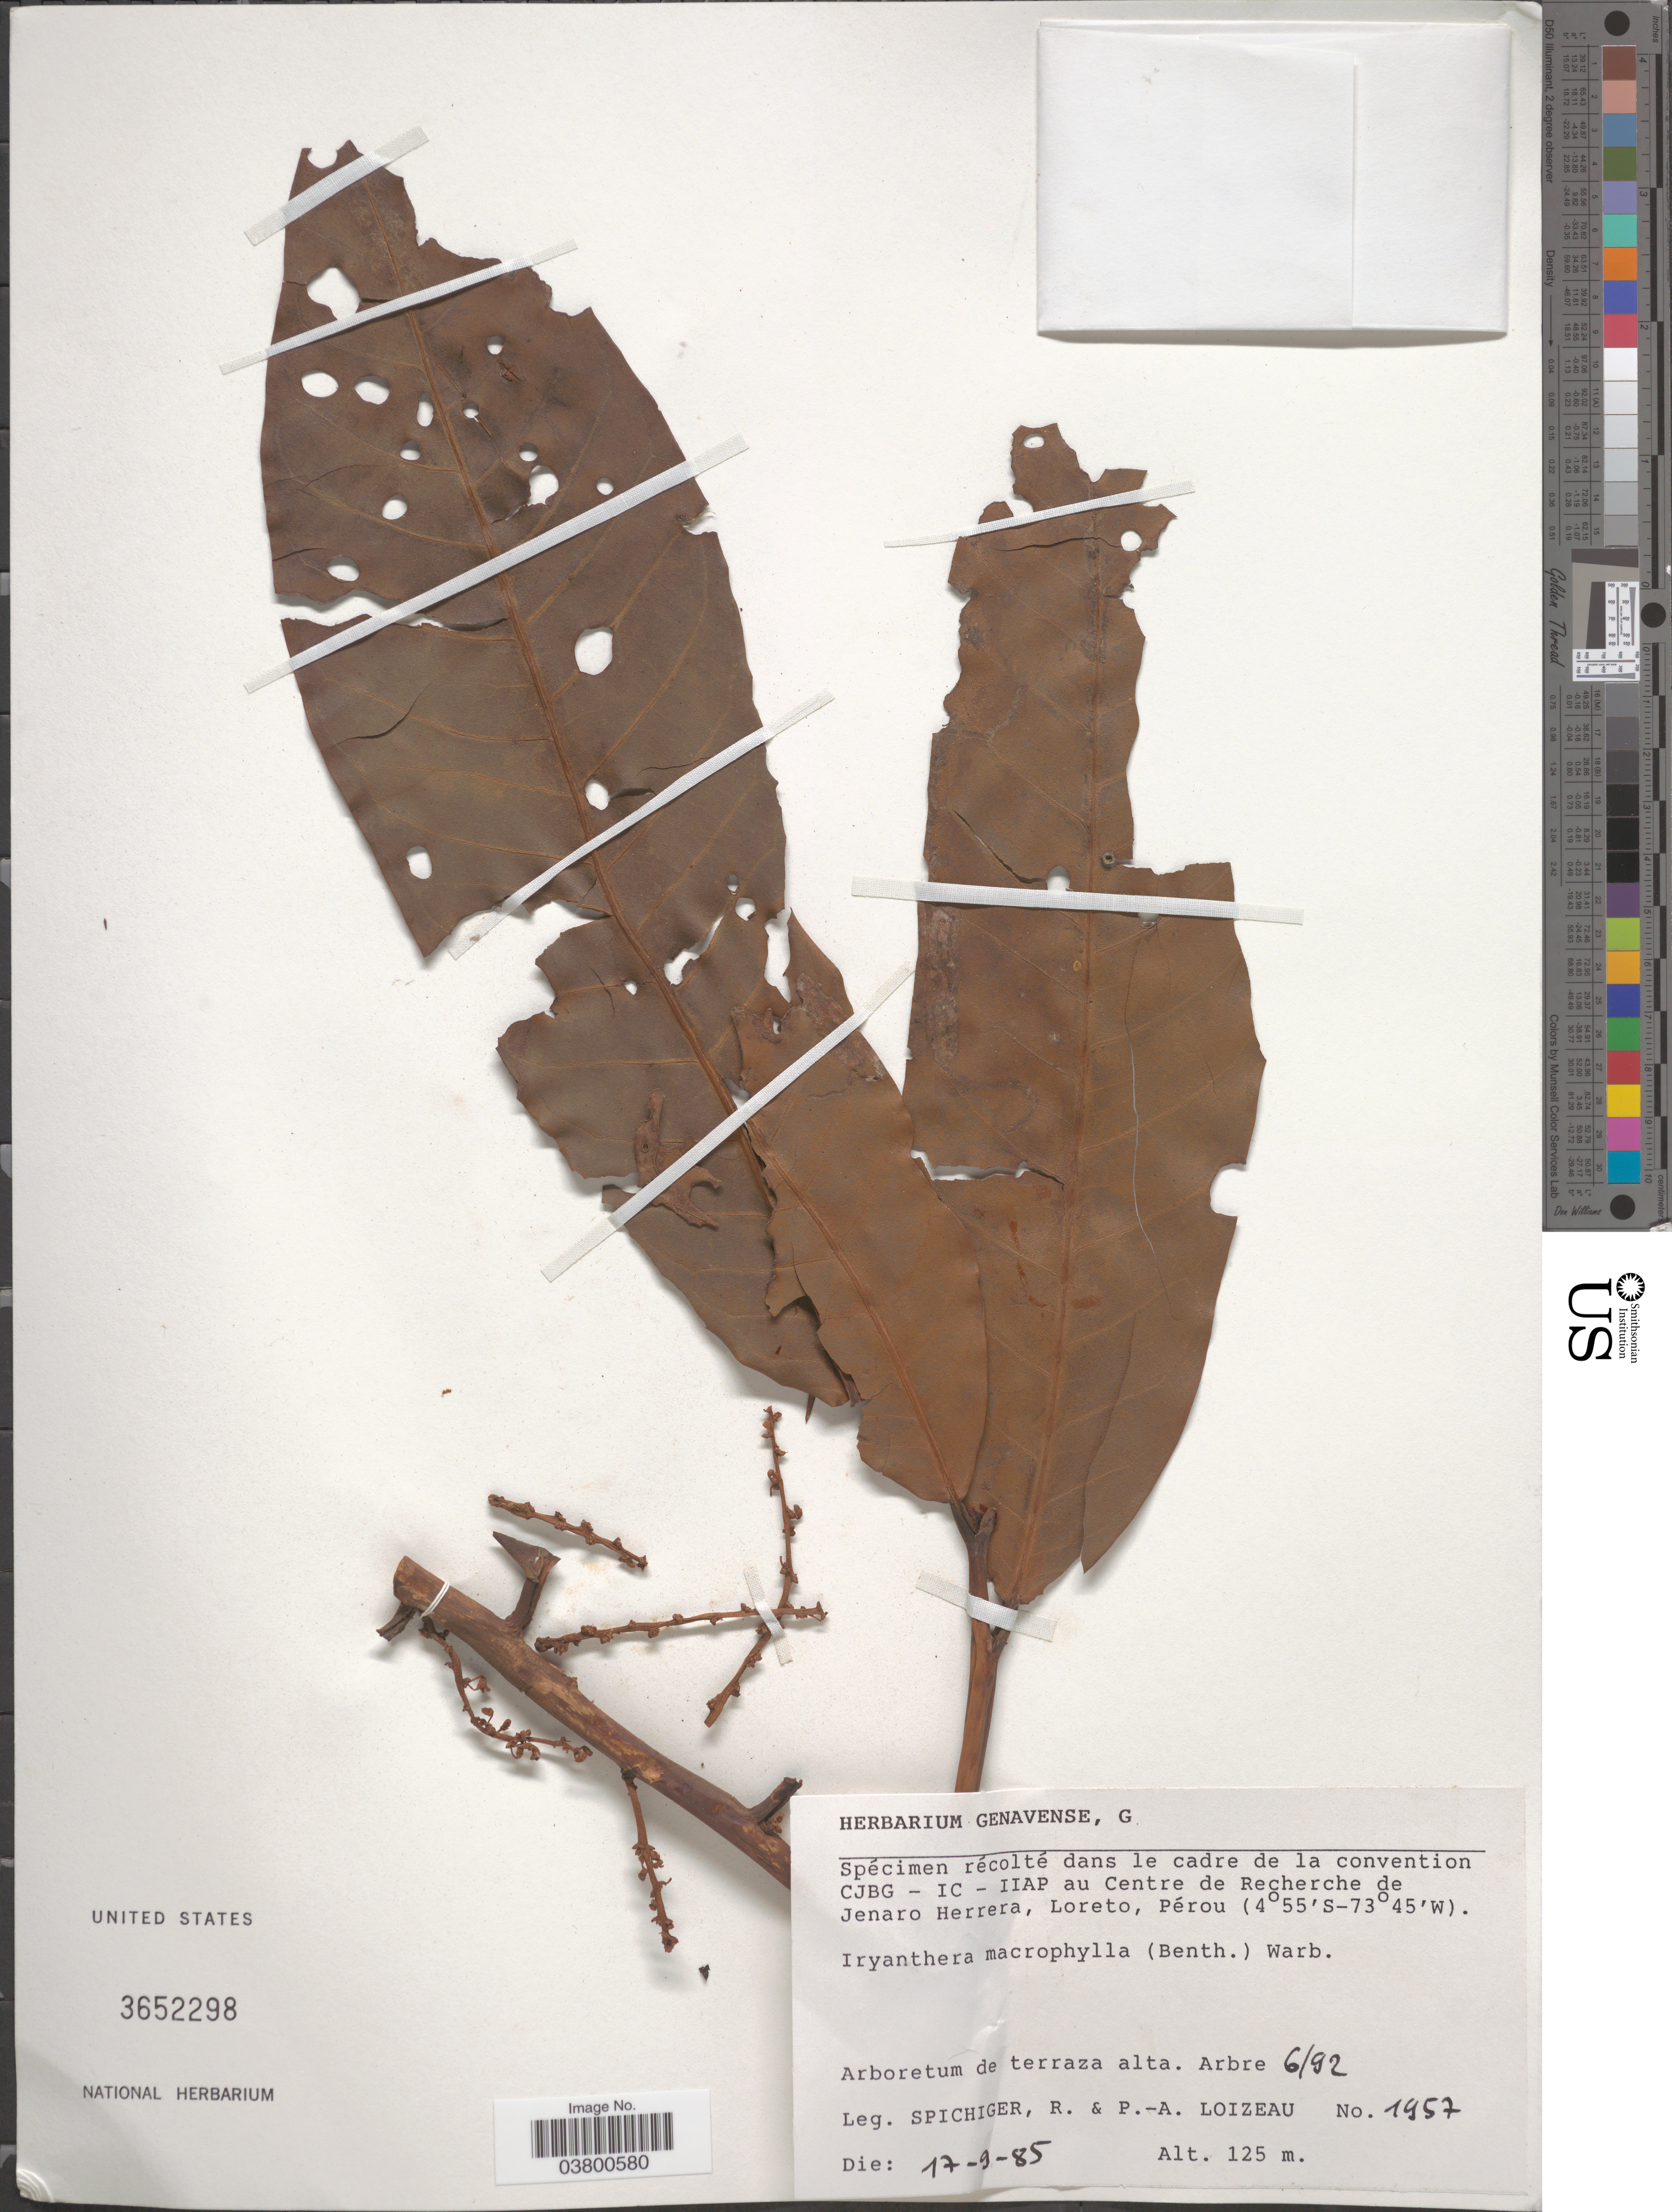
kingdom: Plantae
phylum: Tracheophyta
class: Magnoliopsida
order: Magnoliales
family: Myristicaceae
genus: Iryanthera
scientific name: Iryanthera macrophylla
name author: (Benth.) Warb.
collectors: R. Spichiger & P. Loizeau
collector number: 1957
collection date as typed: Transcribed d/m/y: 17/9/85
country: Peru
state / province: Loreto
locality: Centre de Recherche de Jenaro Herrera, Loreto, Pérou. Arboretum de terraza alta. Arbre 6/92.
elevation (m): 125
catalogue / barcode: US 3652298